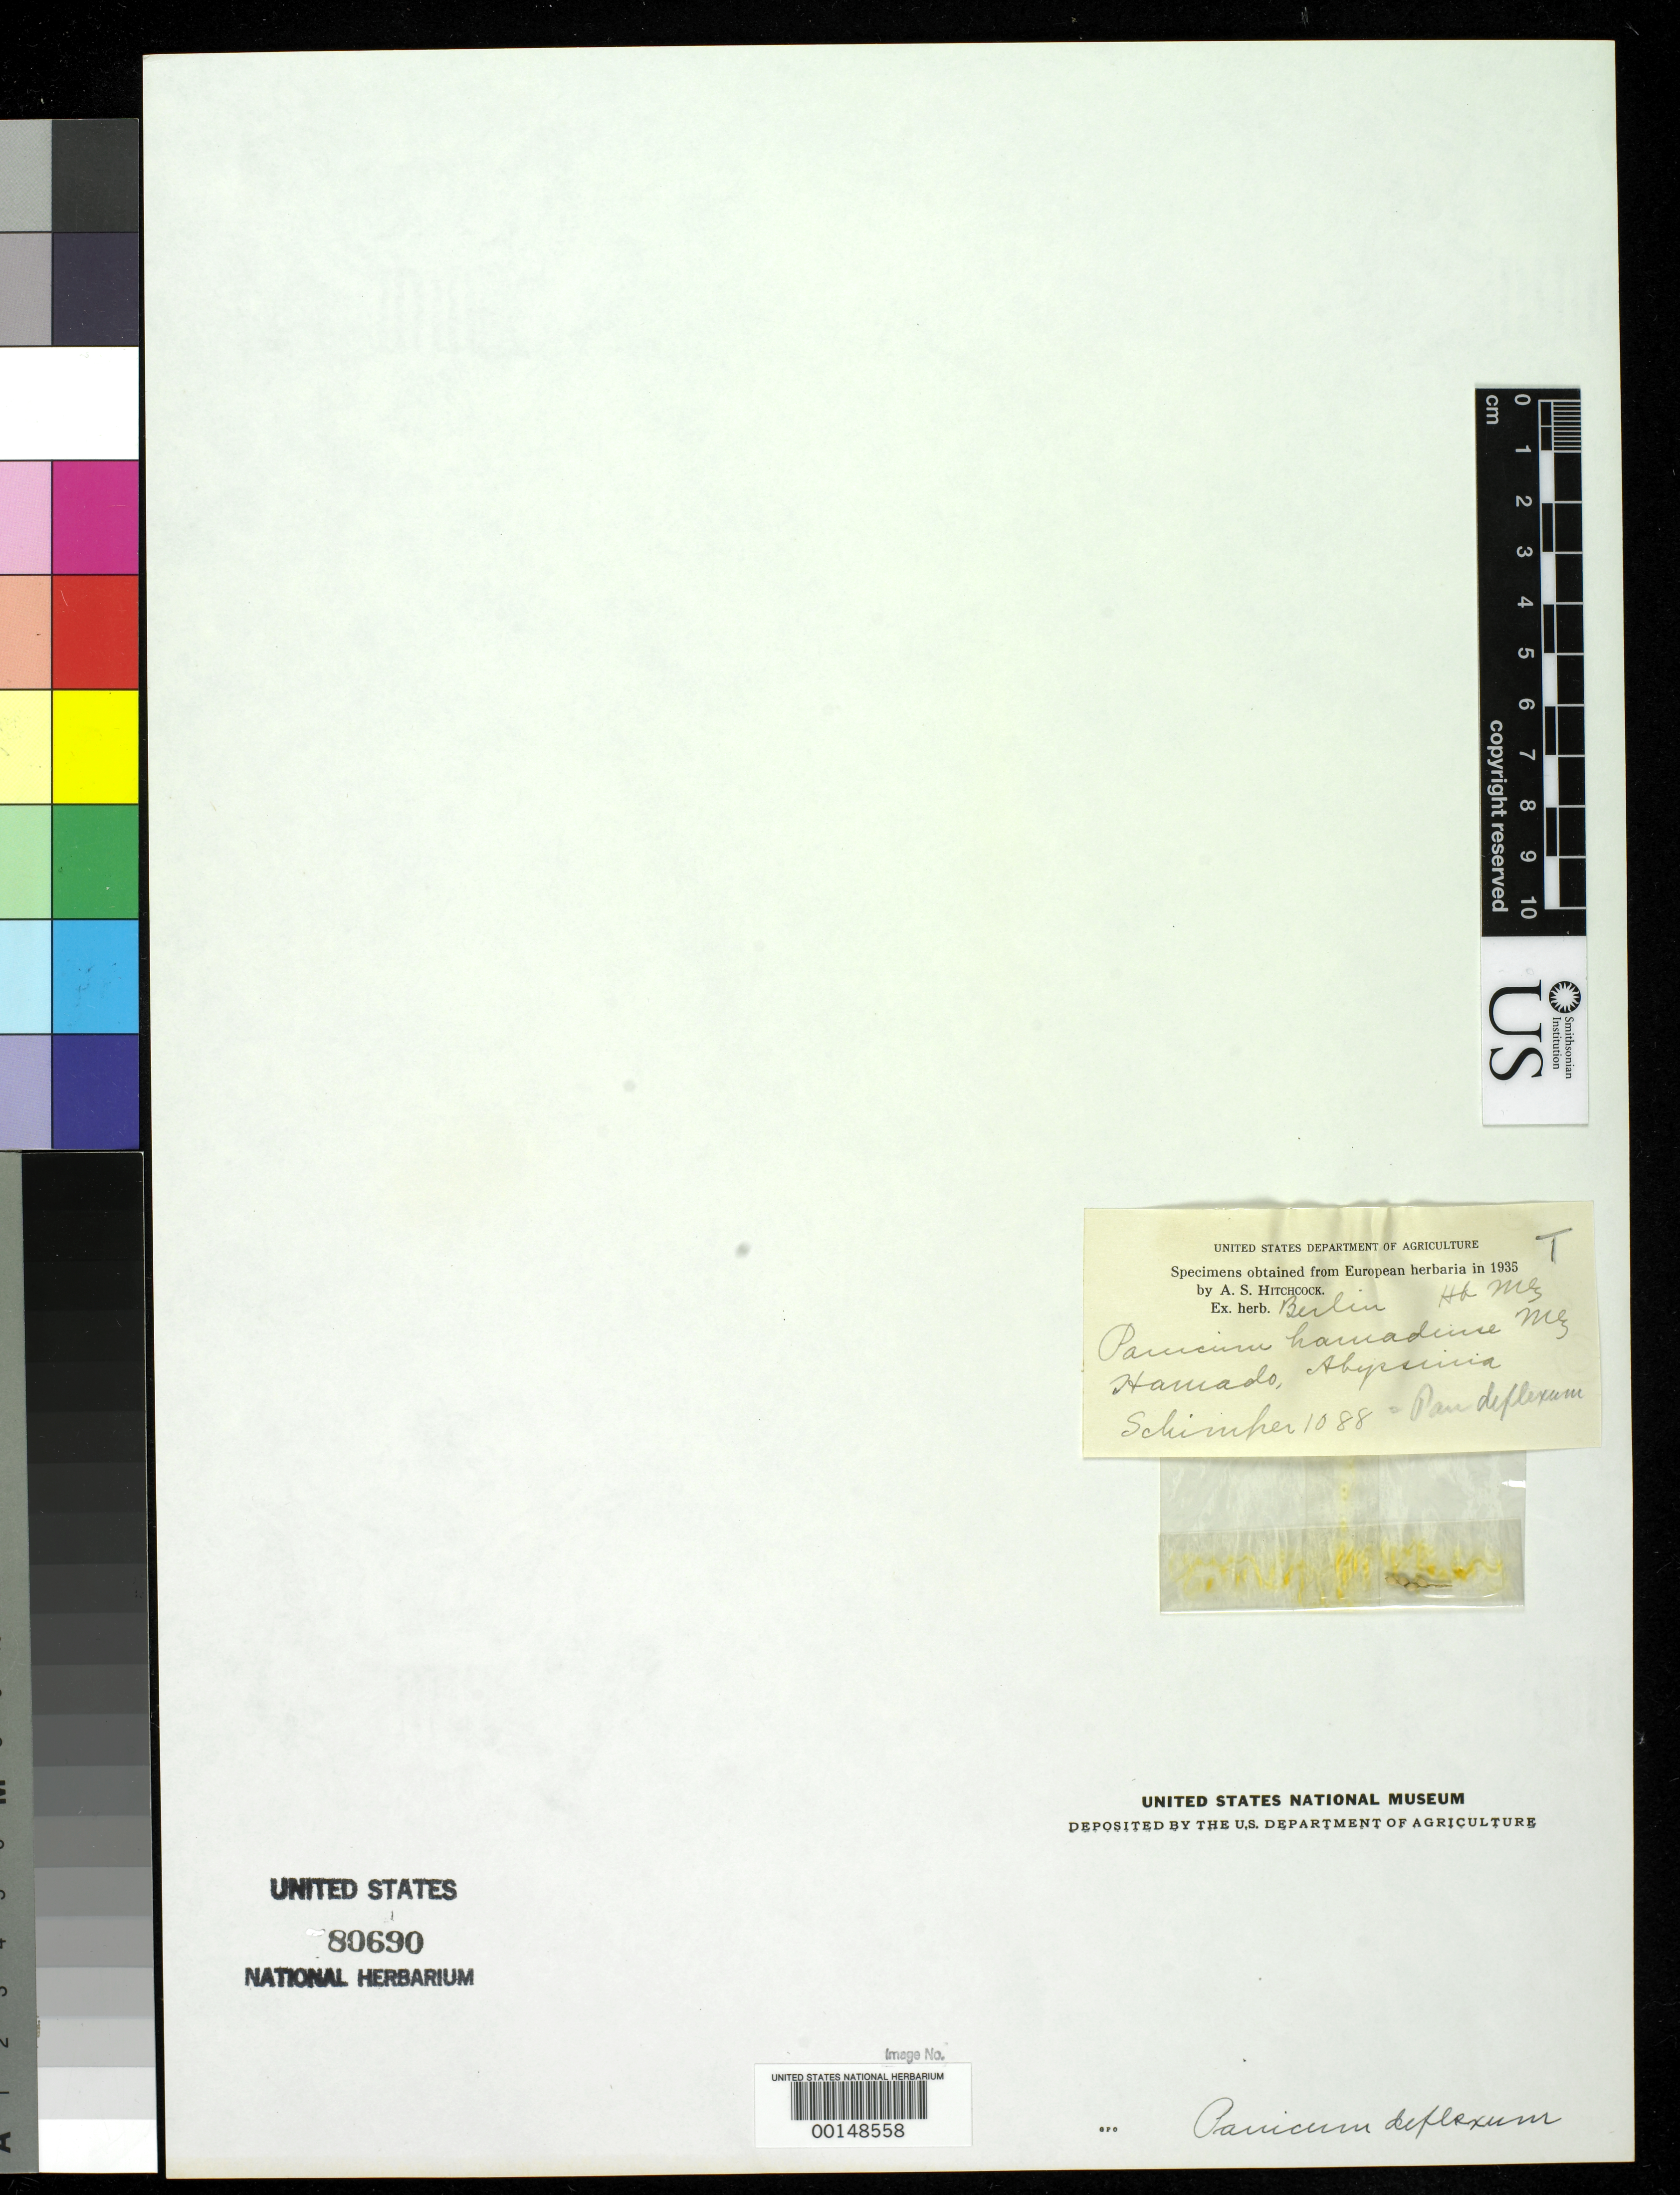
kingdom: Plantae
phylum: Tracheophyta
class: Liliopsida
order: Poales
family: Poaceae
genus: Panicum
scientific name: Panicum hamadense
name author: Mez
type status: Type Fragment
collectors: G. W. Schimper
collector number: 1088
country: Ethiopia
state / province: Oromiya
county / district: Shewa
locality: Hamado.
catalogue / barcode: US 80690